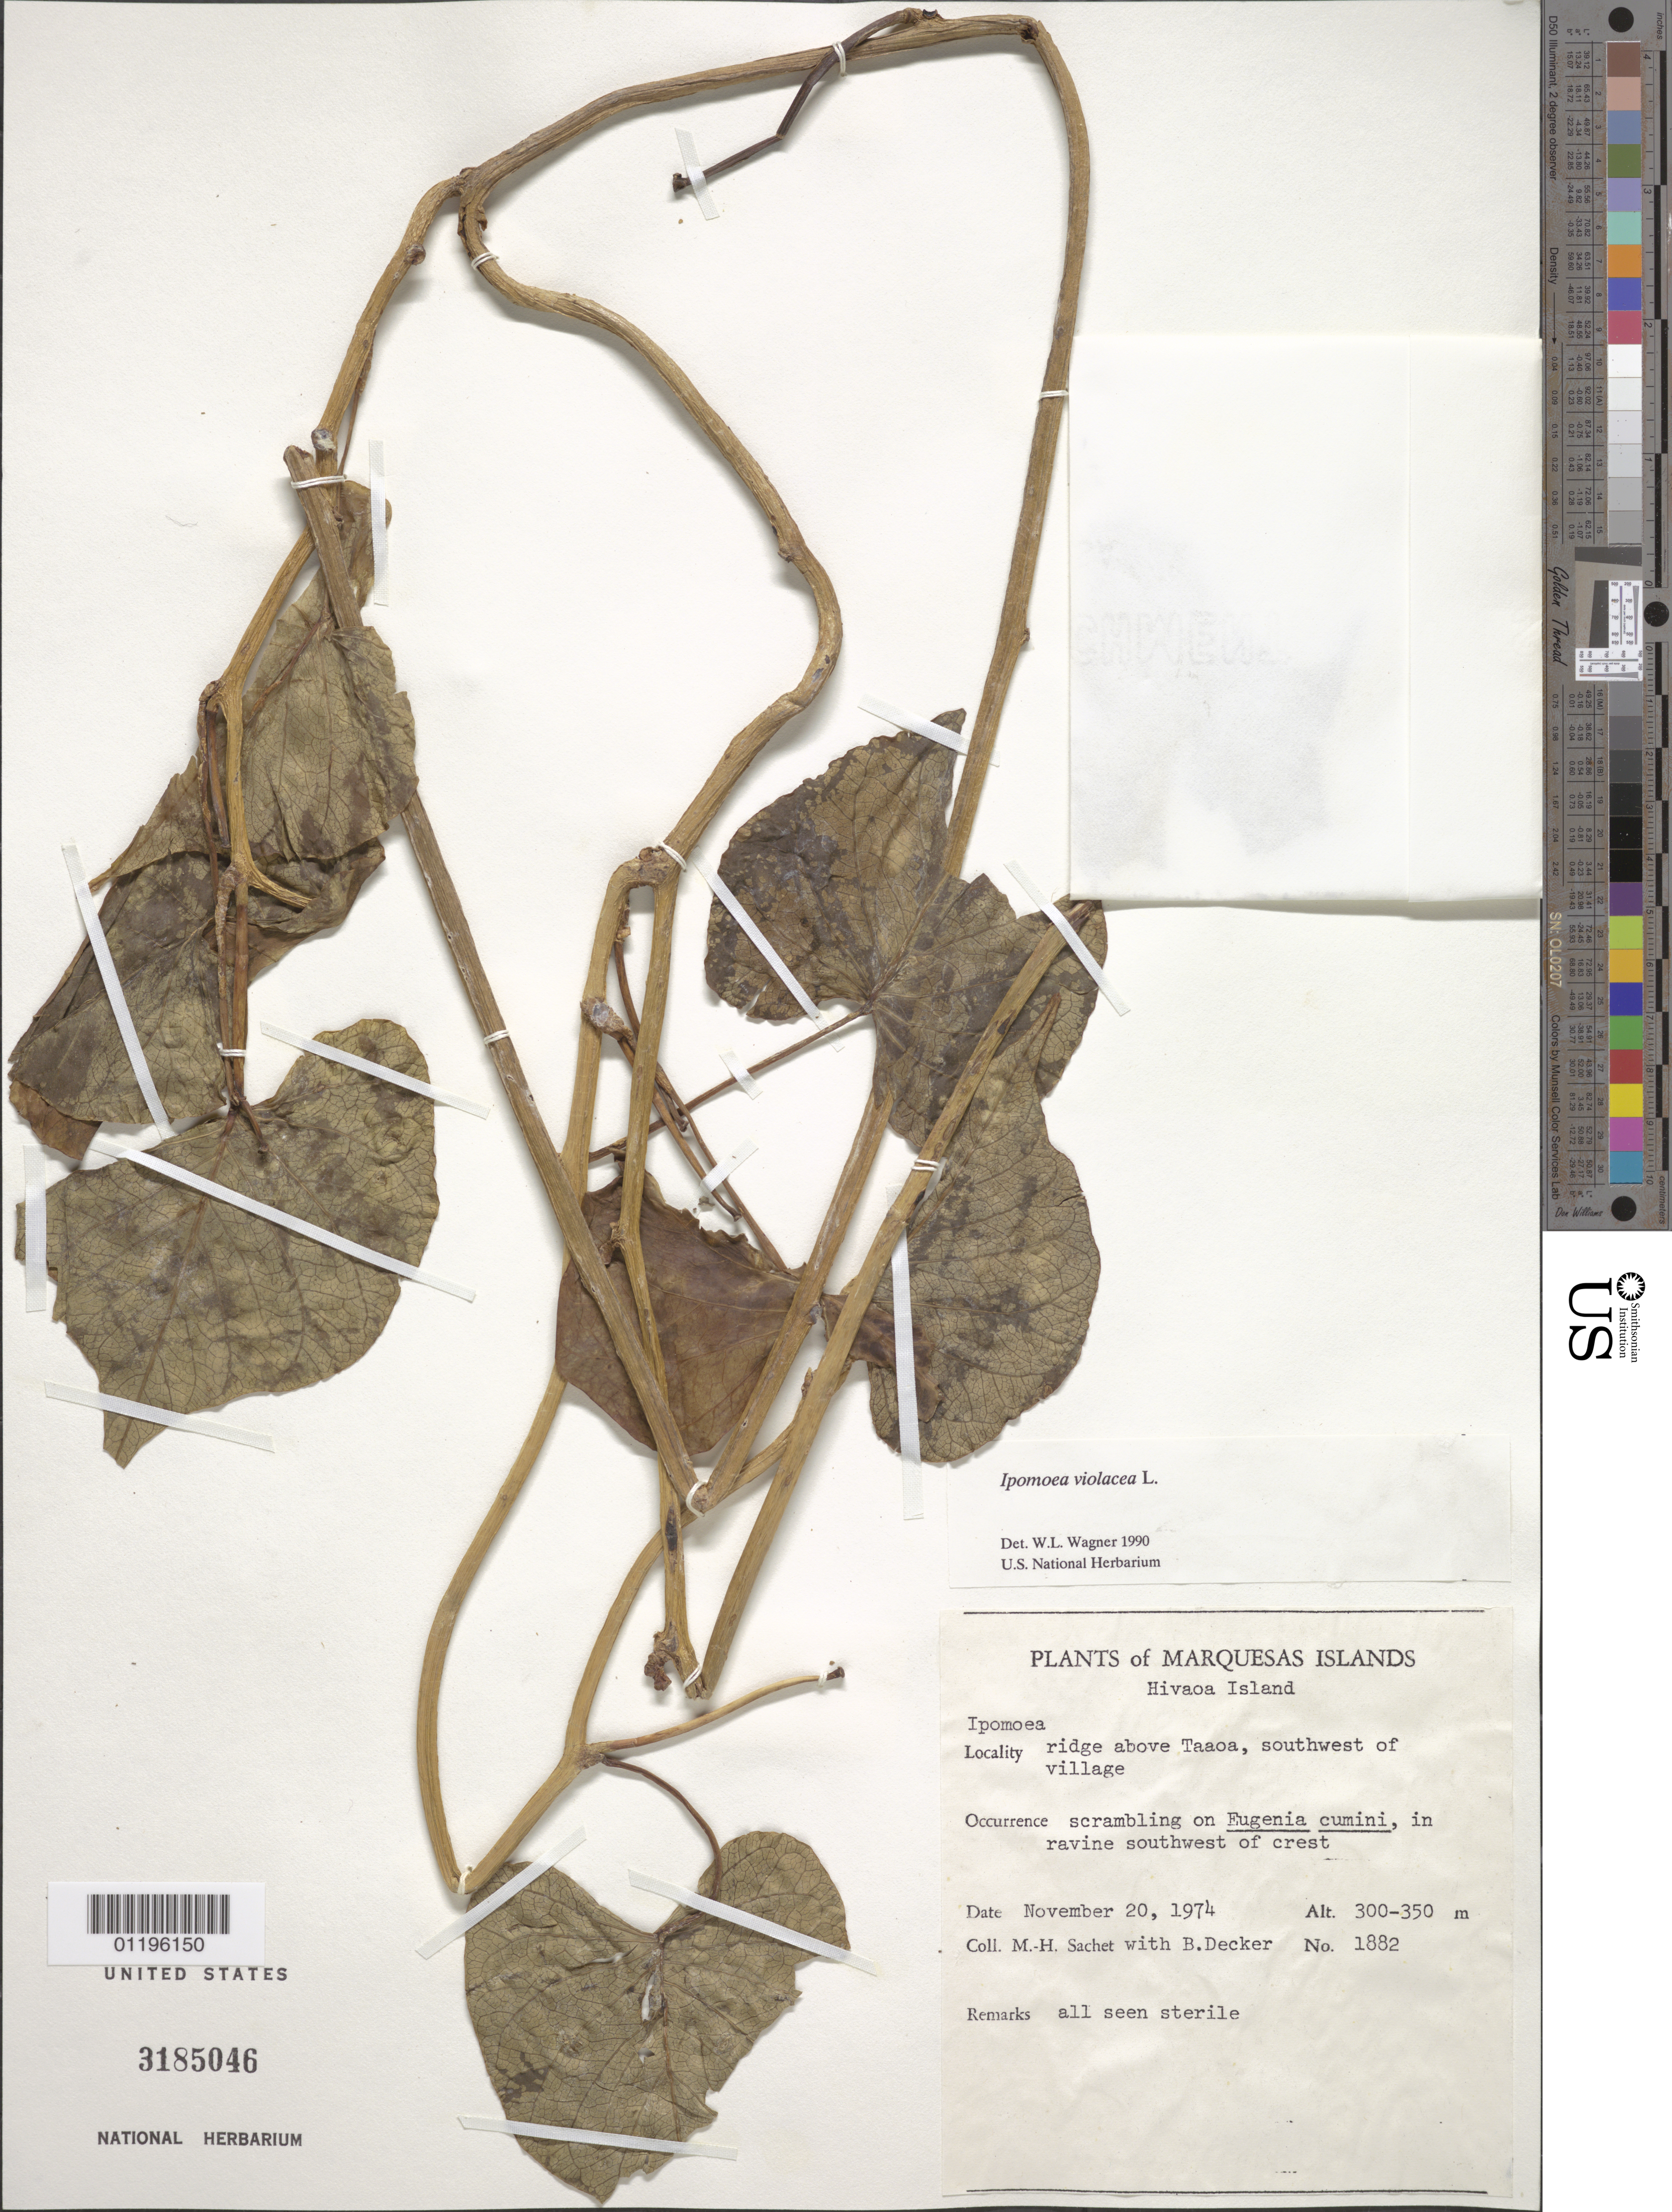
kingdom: Plantae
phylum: Tracheophyta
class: Magnoliopsida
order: Solanales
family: Convolvulaceae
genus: Ipomoea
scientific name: Ipomoea violacea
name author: L.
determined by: Wagner, W. L., (BOT), Smithsonian Institution - National Museum of Natural History (UNITED STATES)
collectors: M.-H. Sachet & B. G. Decker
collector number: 1882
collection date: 1974-11-20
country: French Polynesia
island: Hiva Oa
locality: ridge above Taaoa, SW of village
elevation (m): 300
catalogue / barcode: US 3185046